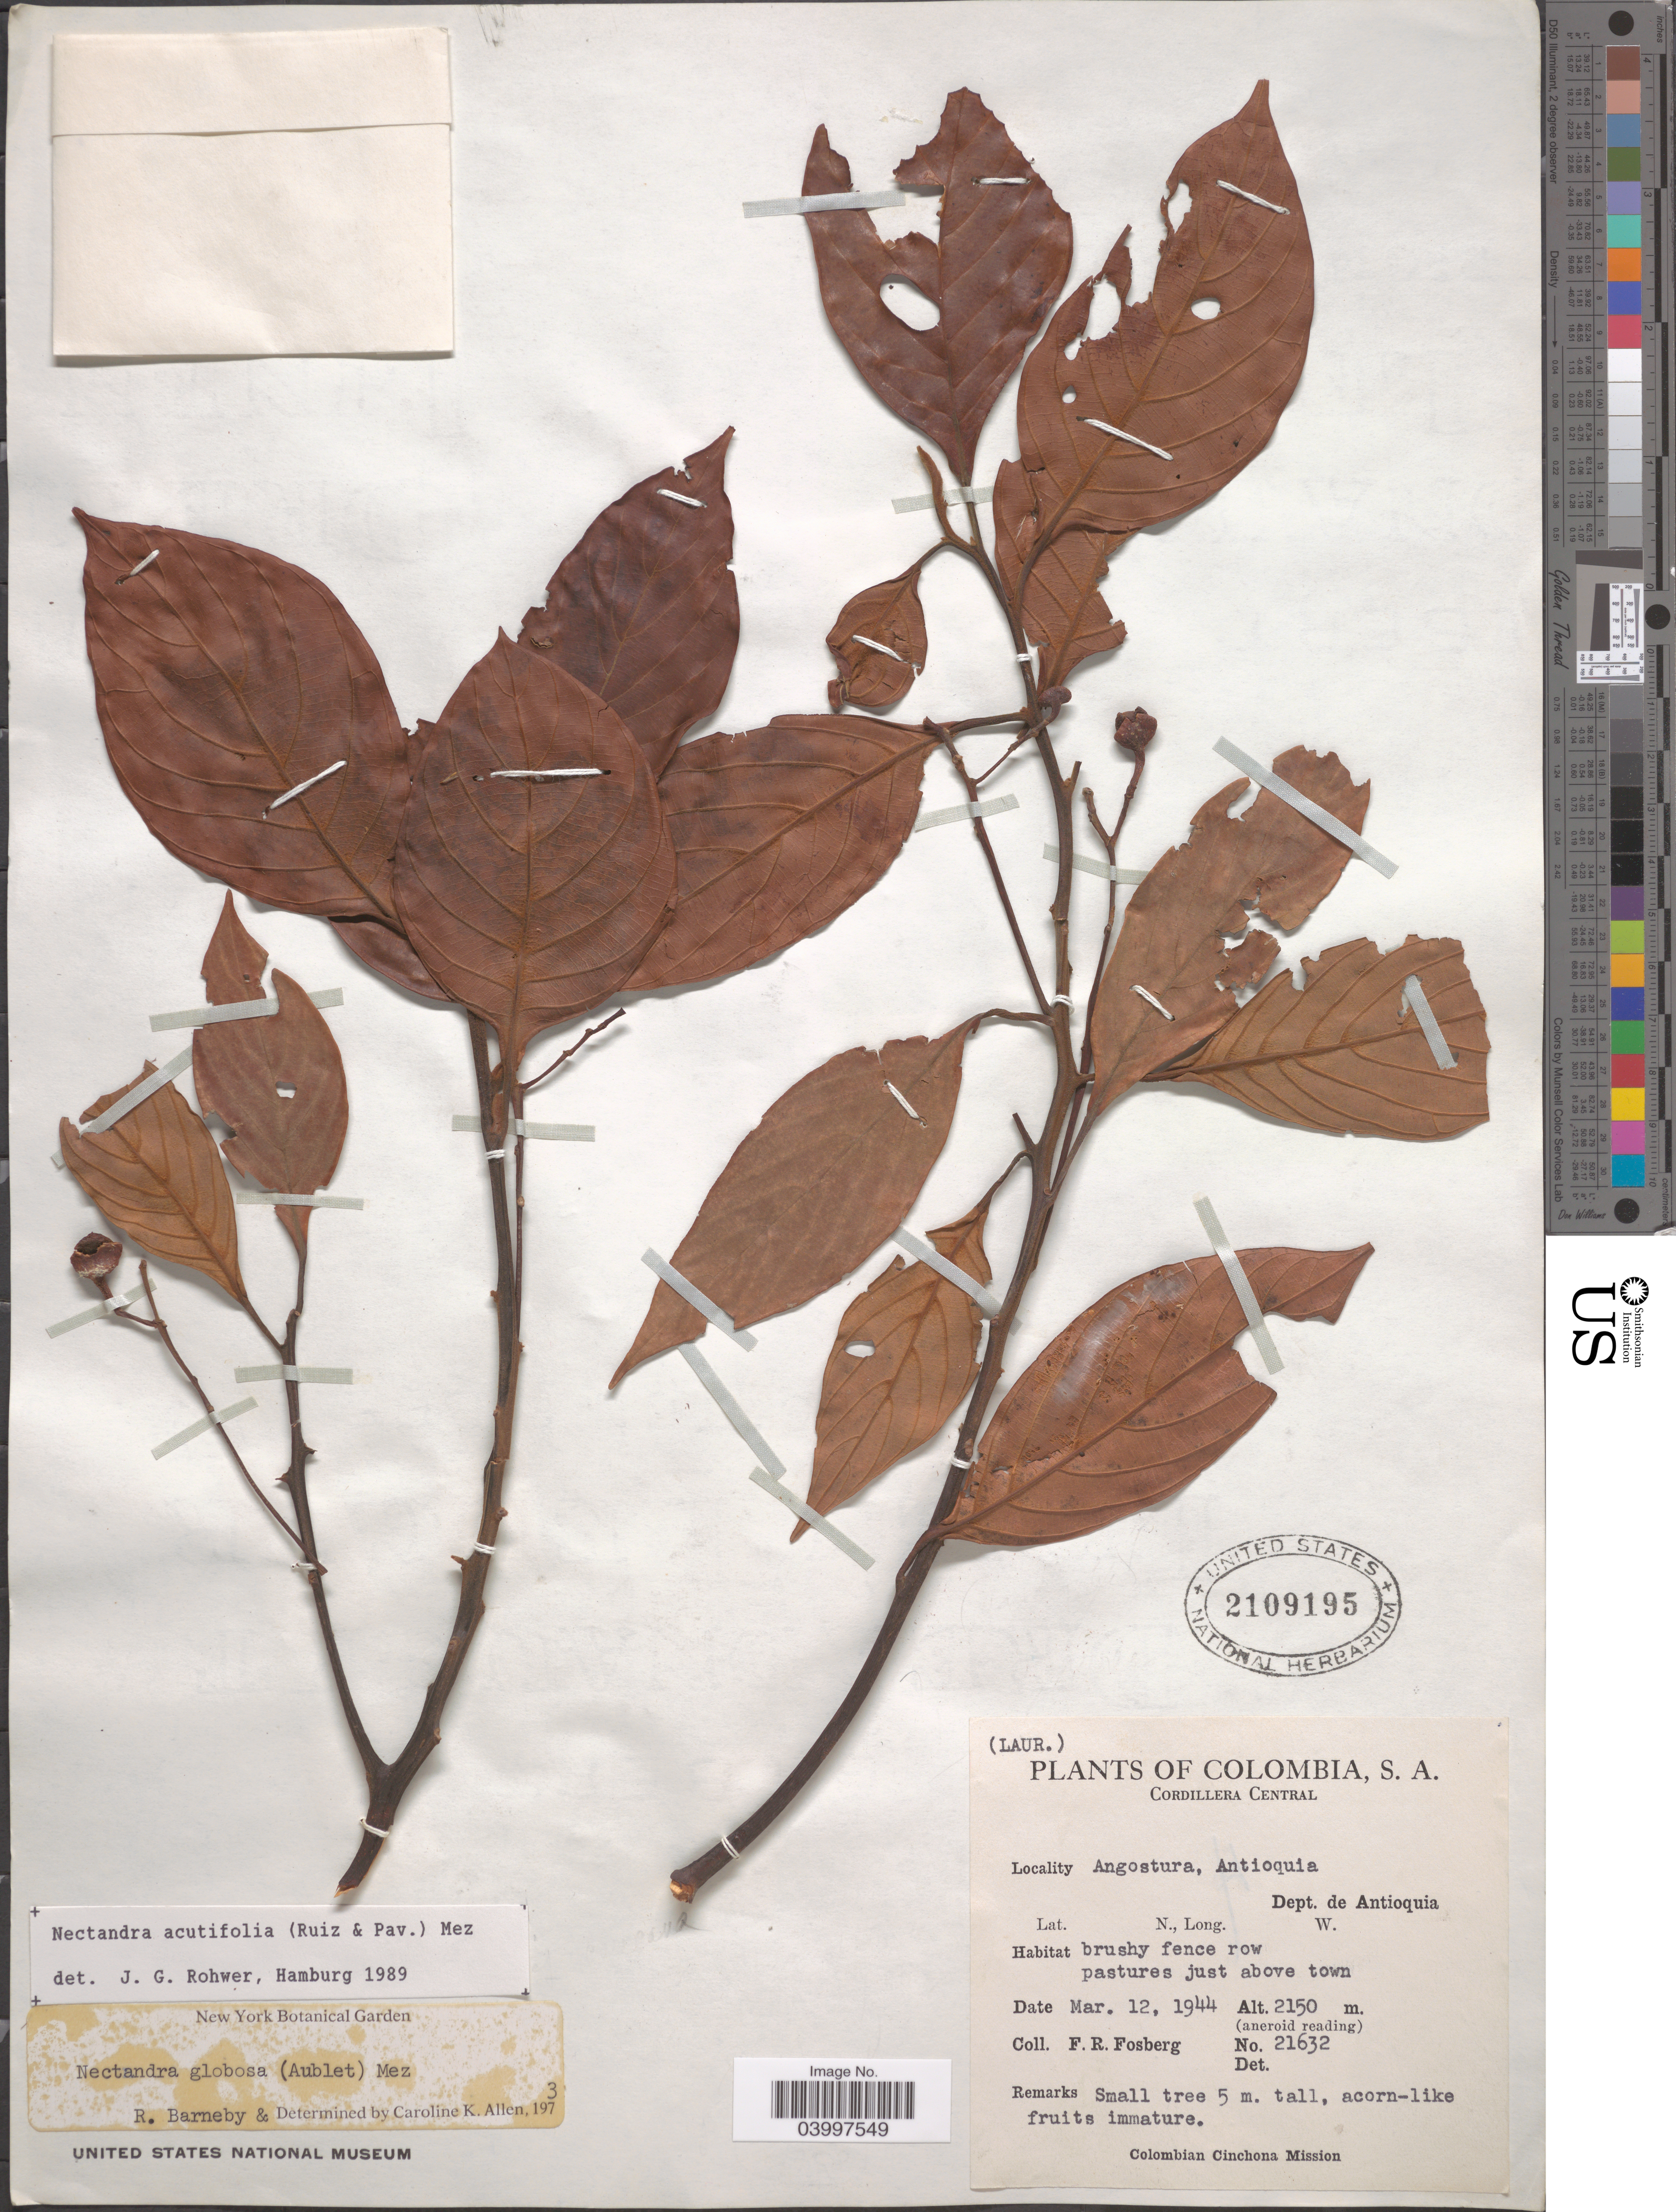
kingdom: Plantae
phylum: Tracheophyta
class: Magnoliopsida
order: Laurales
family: Lauraceae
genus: Nectandra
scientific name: Nectandra acutifolia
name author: (Ruiz & Pav.) Mez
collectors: F. R. Fosberg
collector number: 21632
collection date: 1944-03-12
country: Colombia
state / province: Antioquia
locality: Cordillera Central. Angostura, Antioquia. Dept. de Antioquia.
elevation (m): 2150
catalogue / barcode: US 2109195